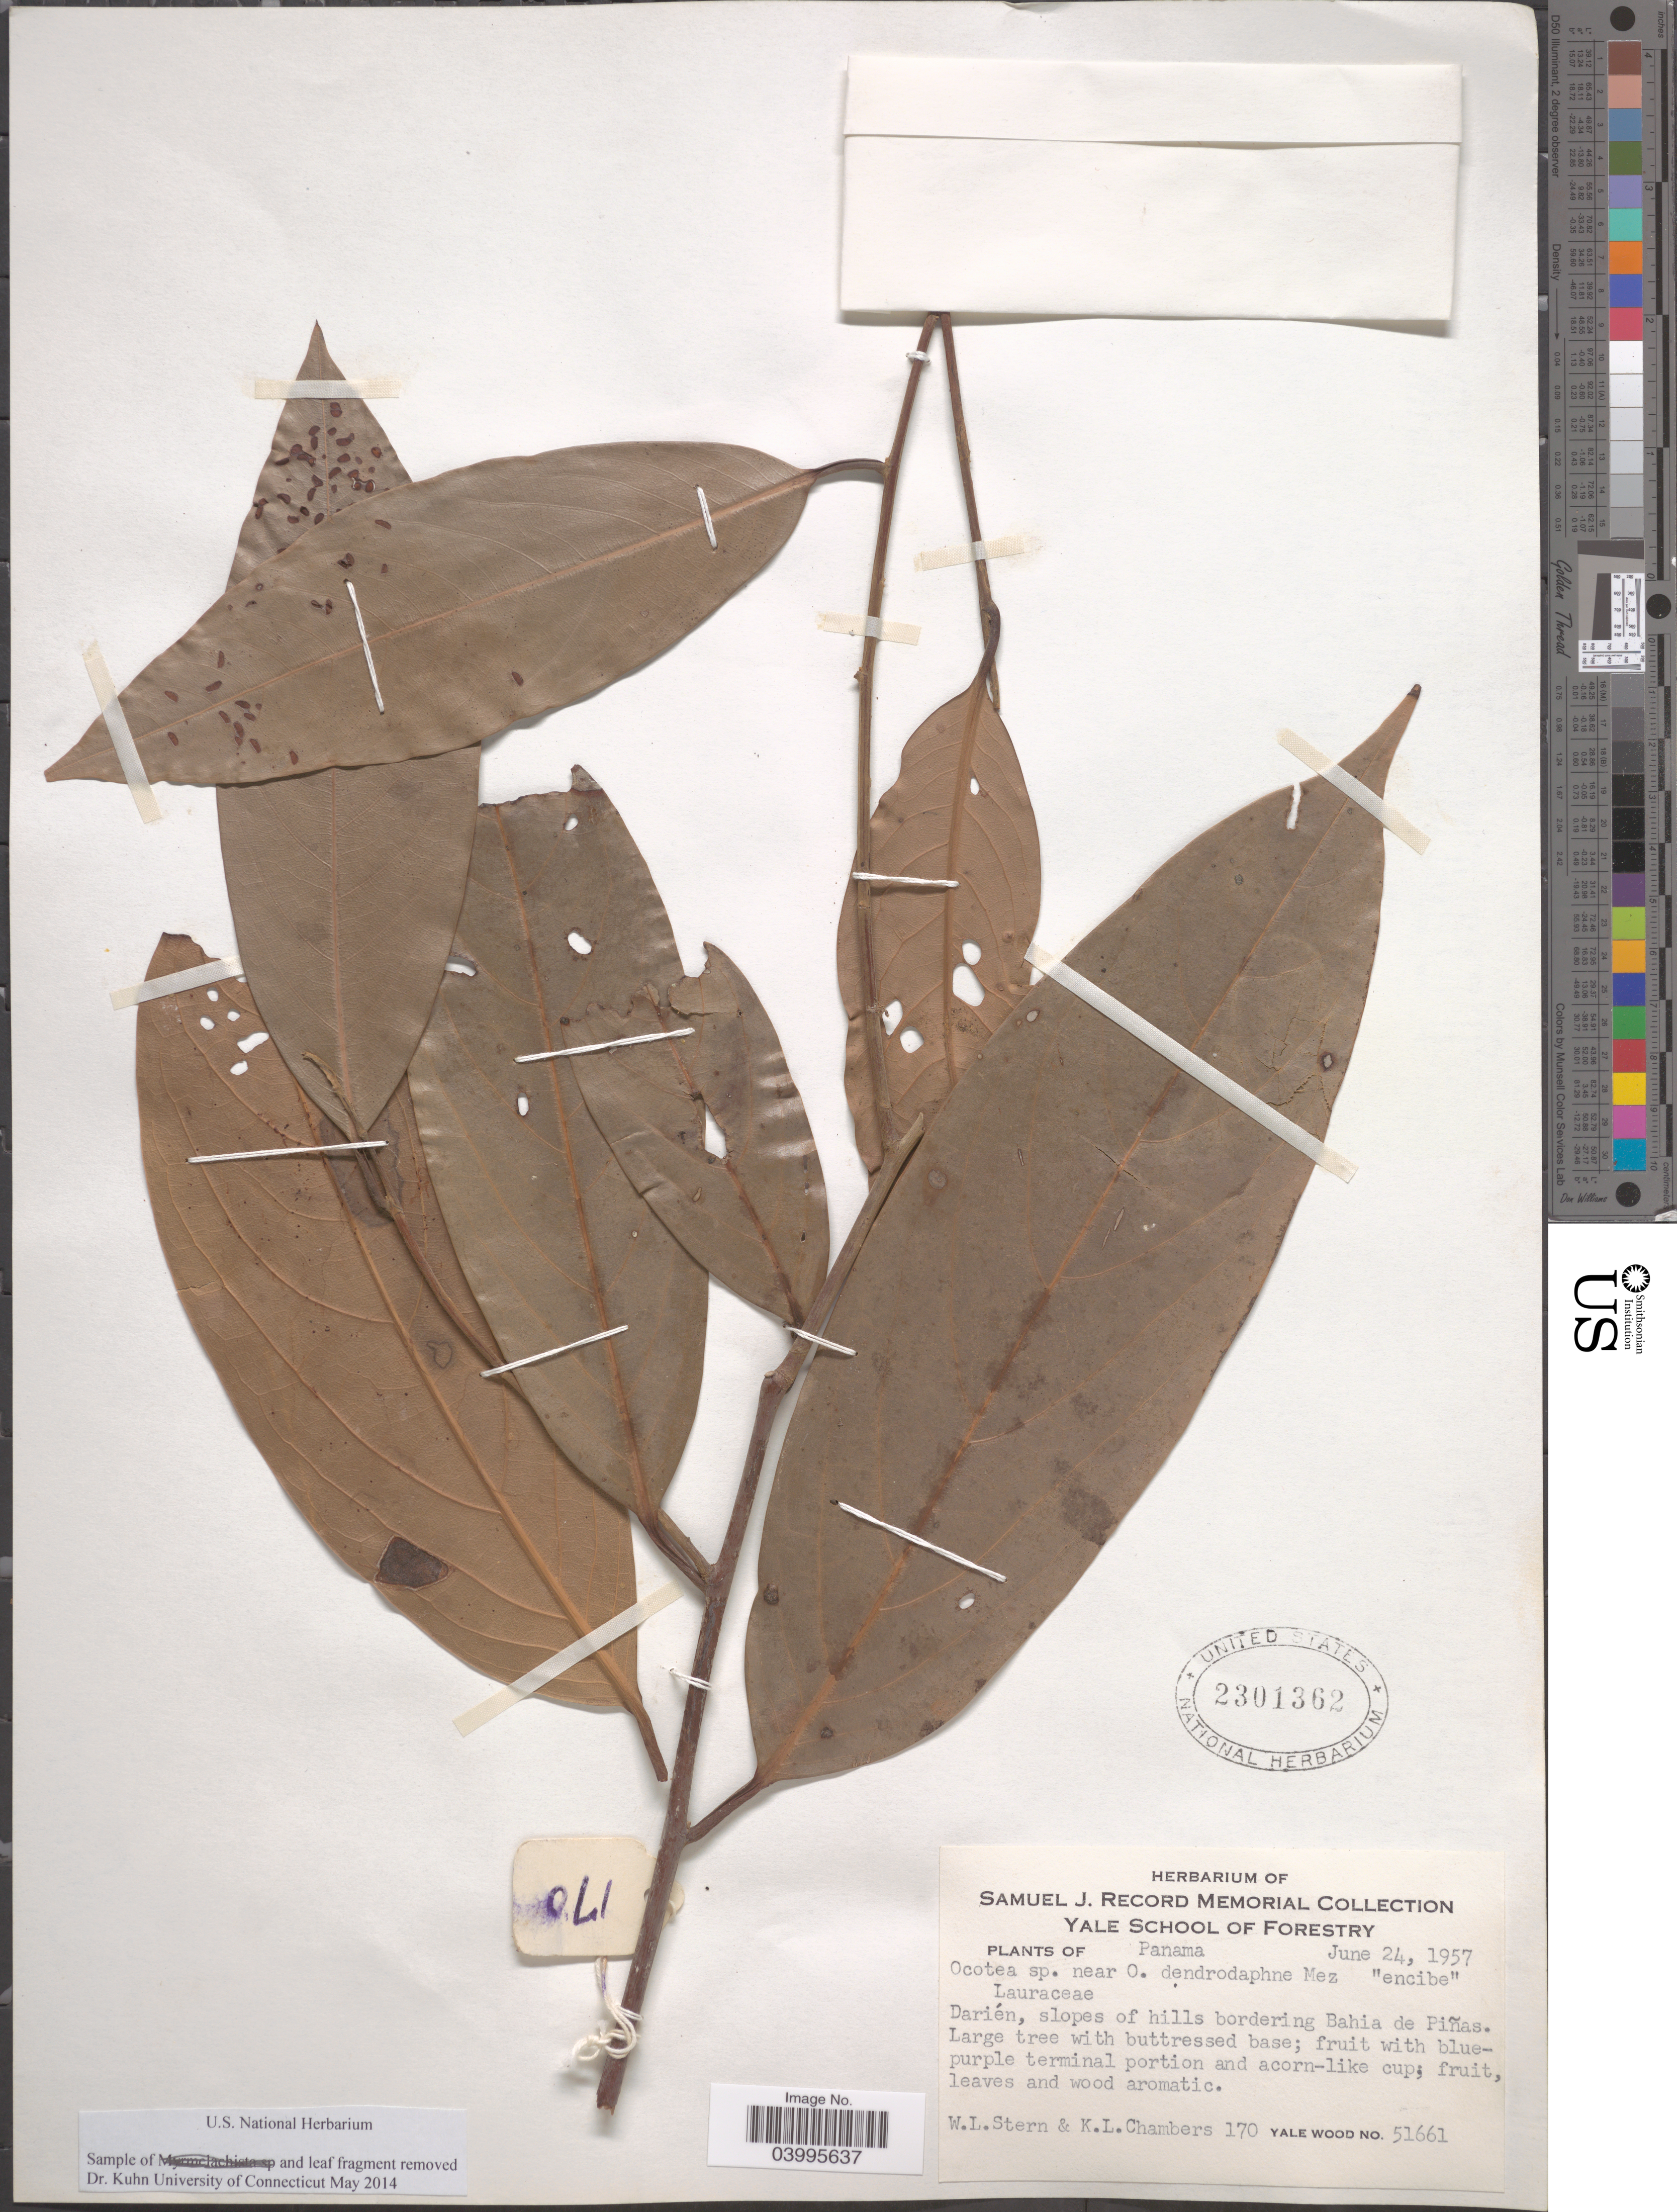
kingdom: Plantae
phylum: Tracheophyta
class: Magnoliopsida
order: Laurales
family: Lauraceae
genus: Ocotea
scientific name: Ocotea dendrodaphne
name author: Mez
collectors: W. L. Stern & K. Chambers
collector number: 170?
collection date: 1957-06-24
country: Panama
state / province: Darien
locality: Darién, slopes of hills bordering Bahia de Piñas.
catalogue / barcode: US 2301362